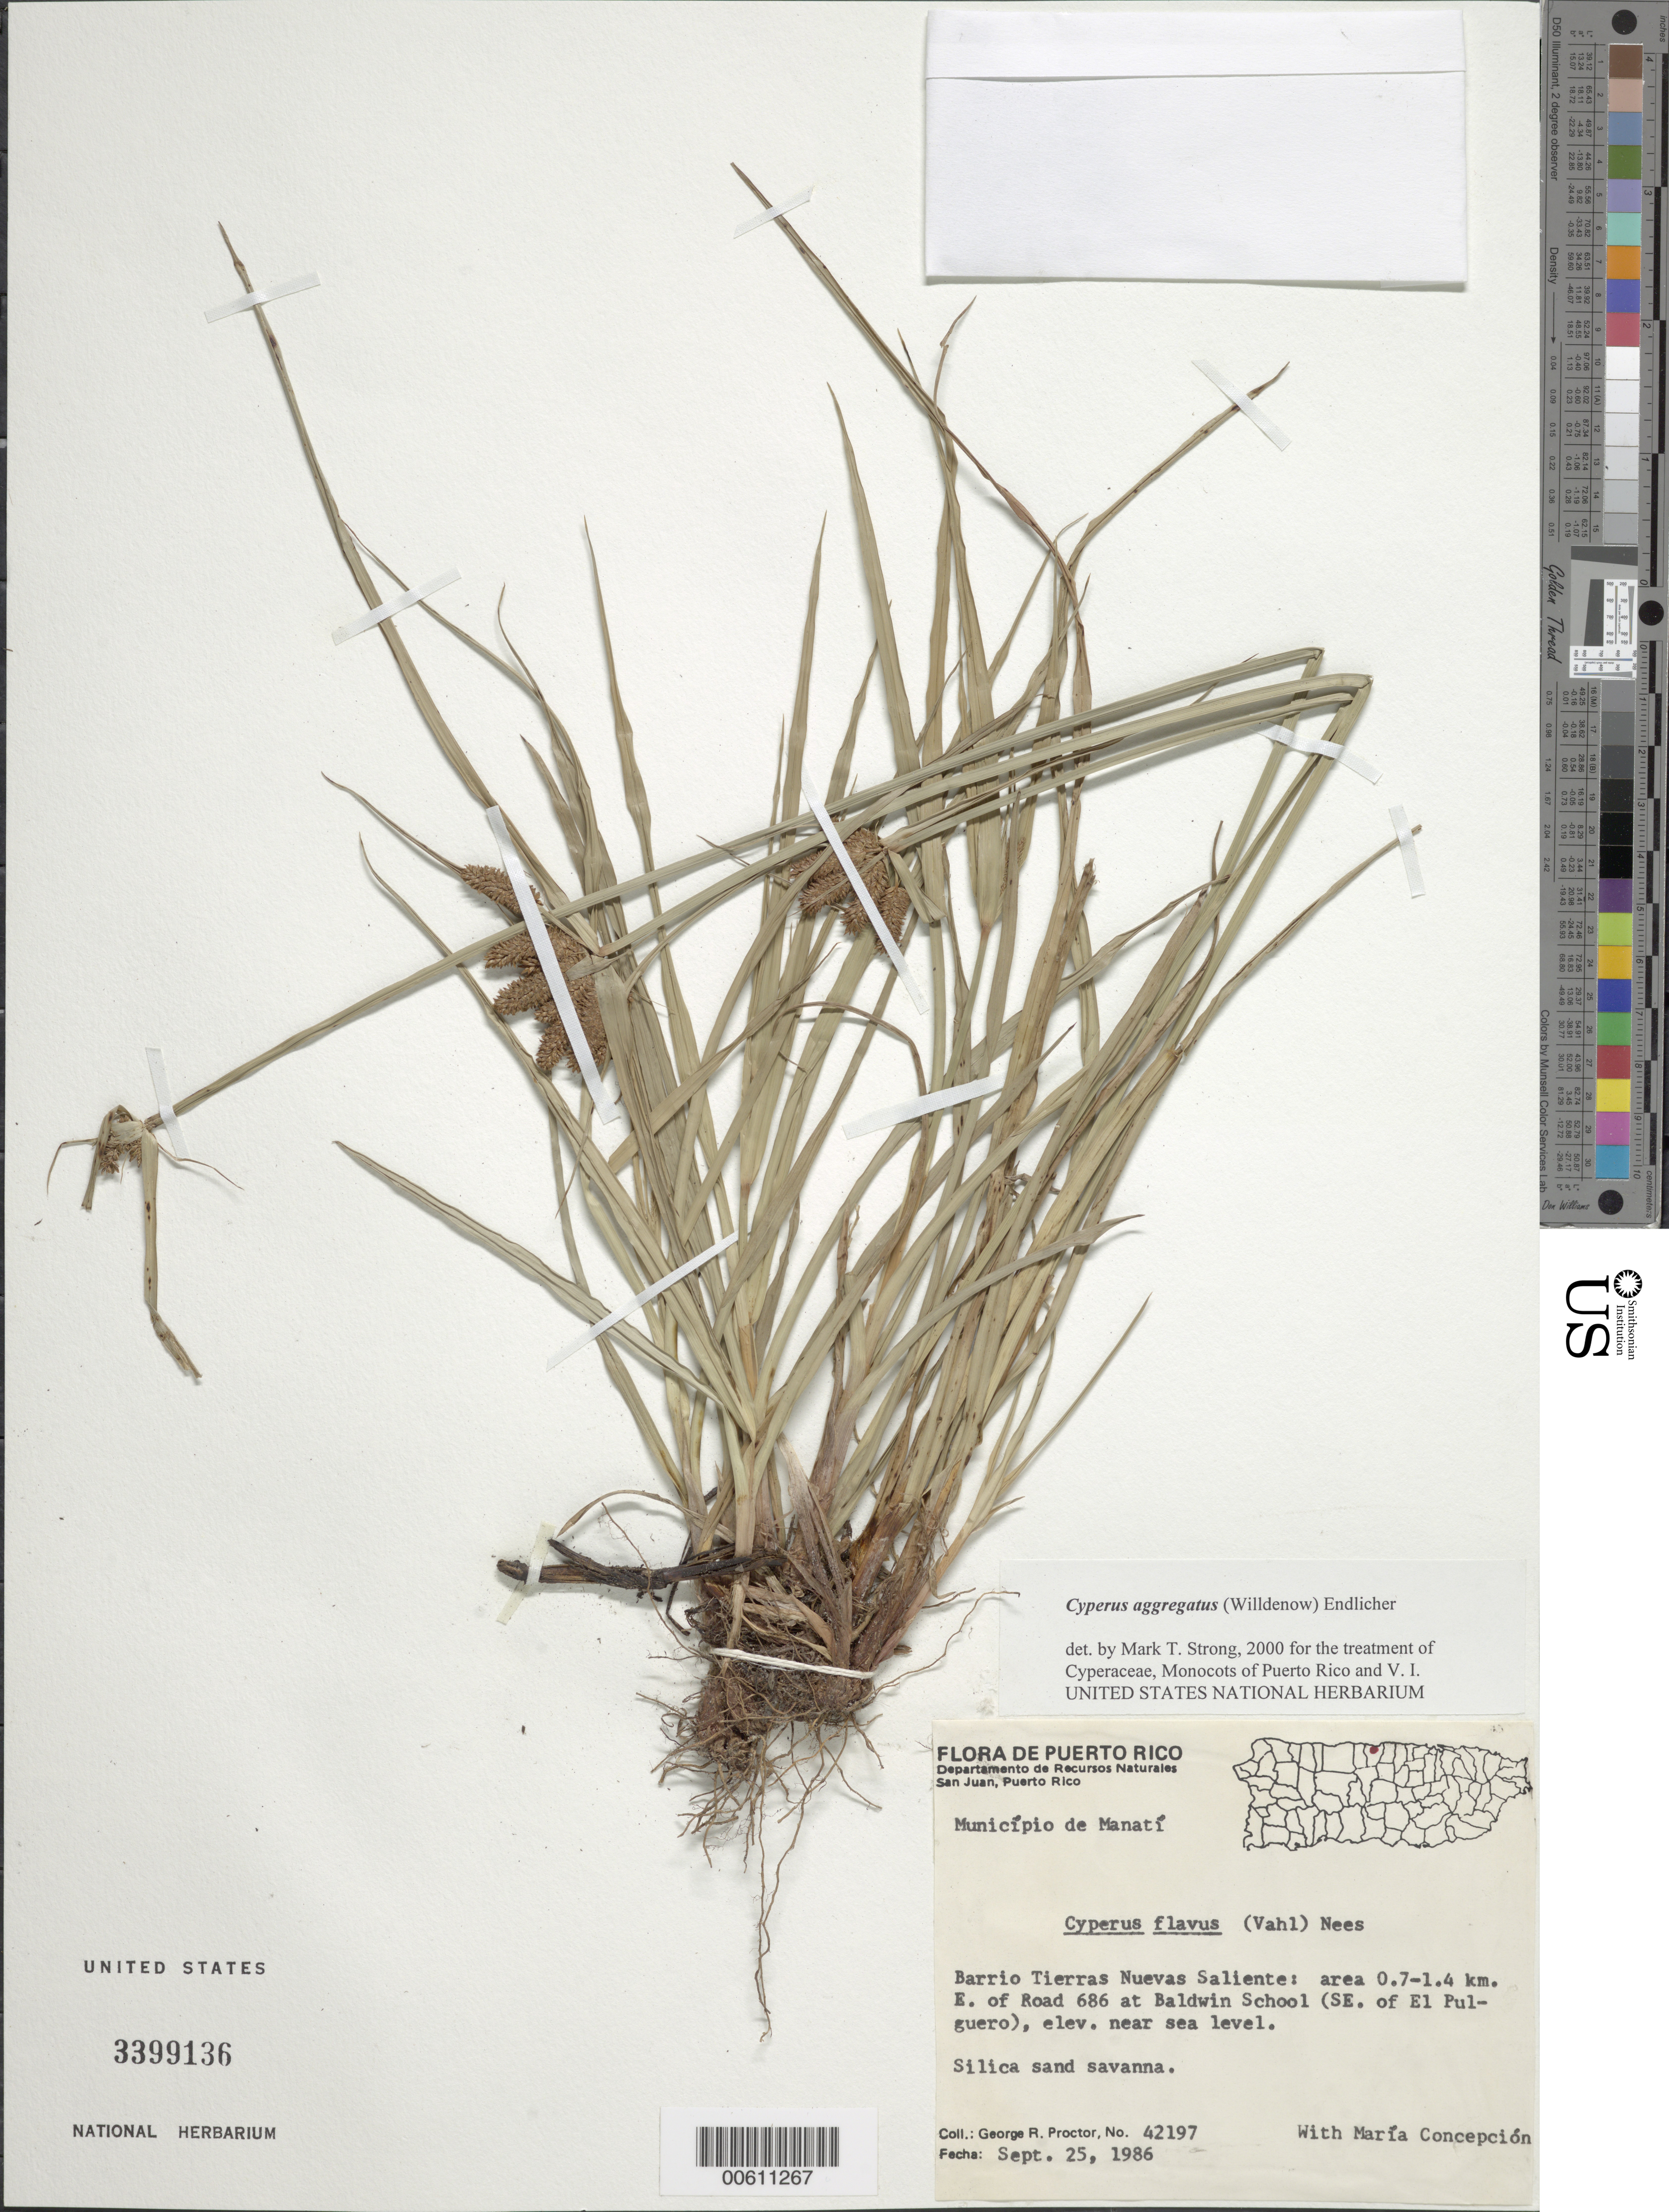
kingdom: Plantae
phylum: Tracheophyta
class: Liliopsida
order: Poales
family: Cyperaceae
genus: Cyperus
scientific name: Cyperus aggregatus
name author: (Willd.) Endl.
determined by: Strong, M. T., (US), Smithsonian Institution - National Museum of Natural History (UNITED STATES)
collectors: G. R. Proctor & M. Concepción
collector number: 42197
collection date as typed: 25 Sep 1986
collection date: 1986-09-25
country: Puerto Rico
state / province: Manatí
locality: Manatí: Barrio Tierras Nuevas Saliente, area 0.7-1.4 km E of Road 686 at Baldwin School (SE of El Pulguero).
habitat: Silica sand savanna.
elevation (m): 0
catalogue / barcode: US 3399136